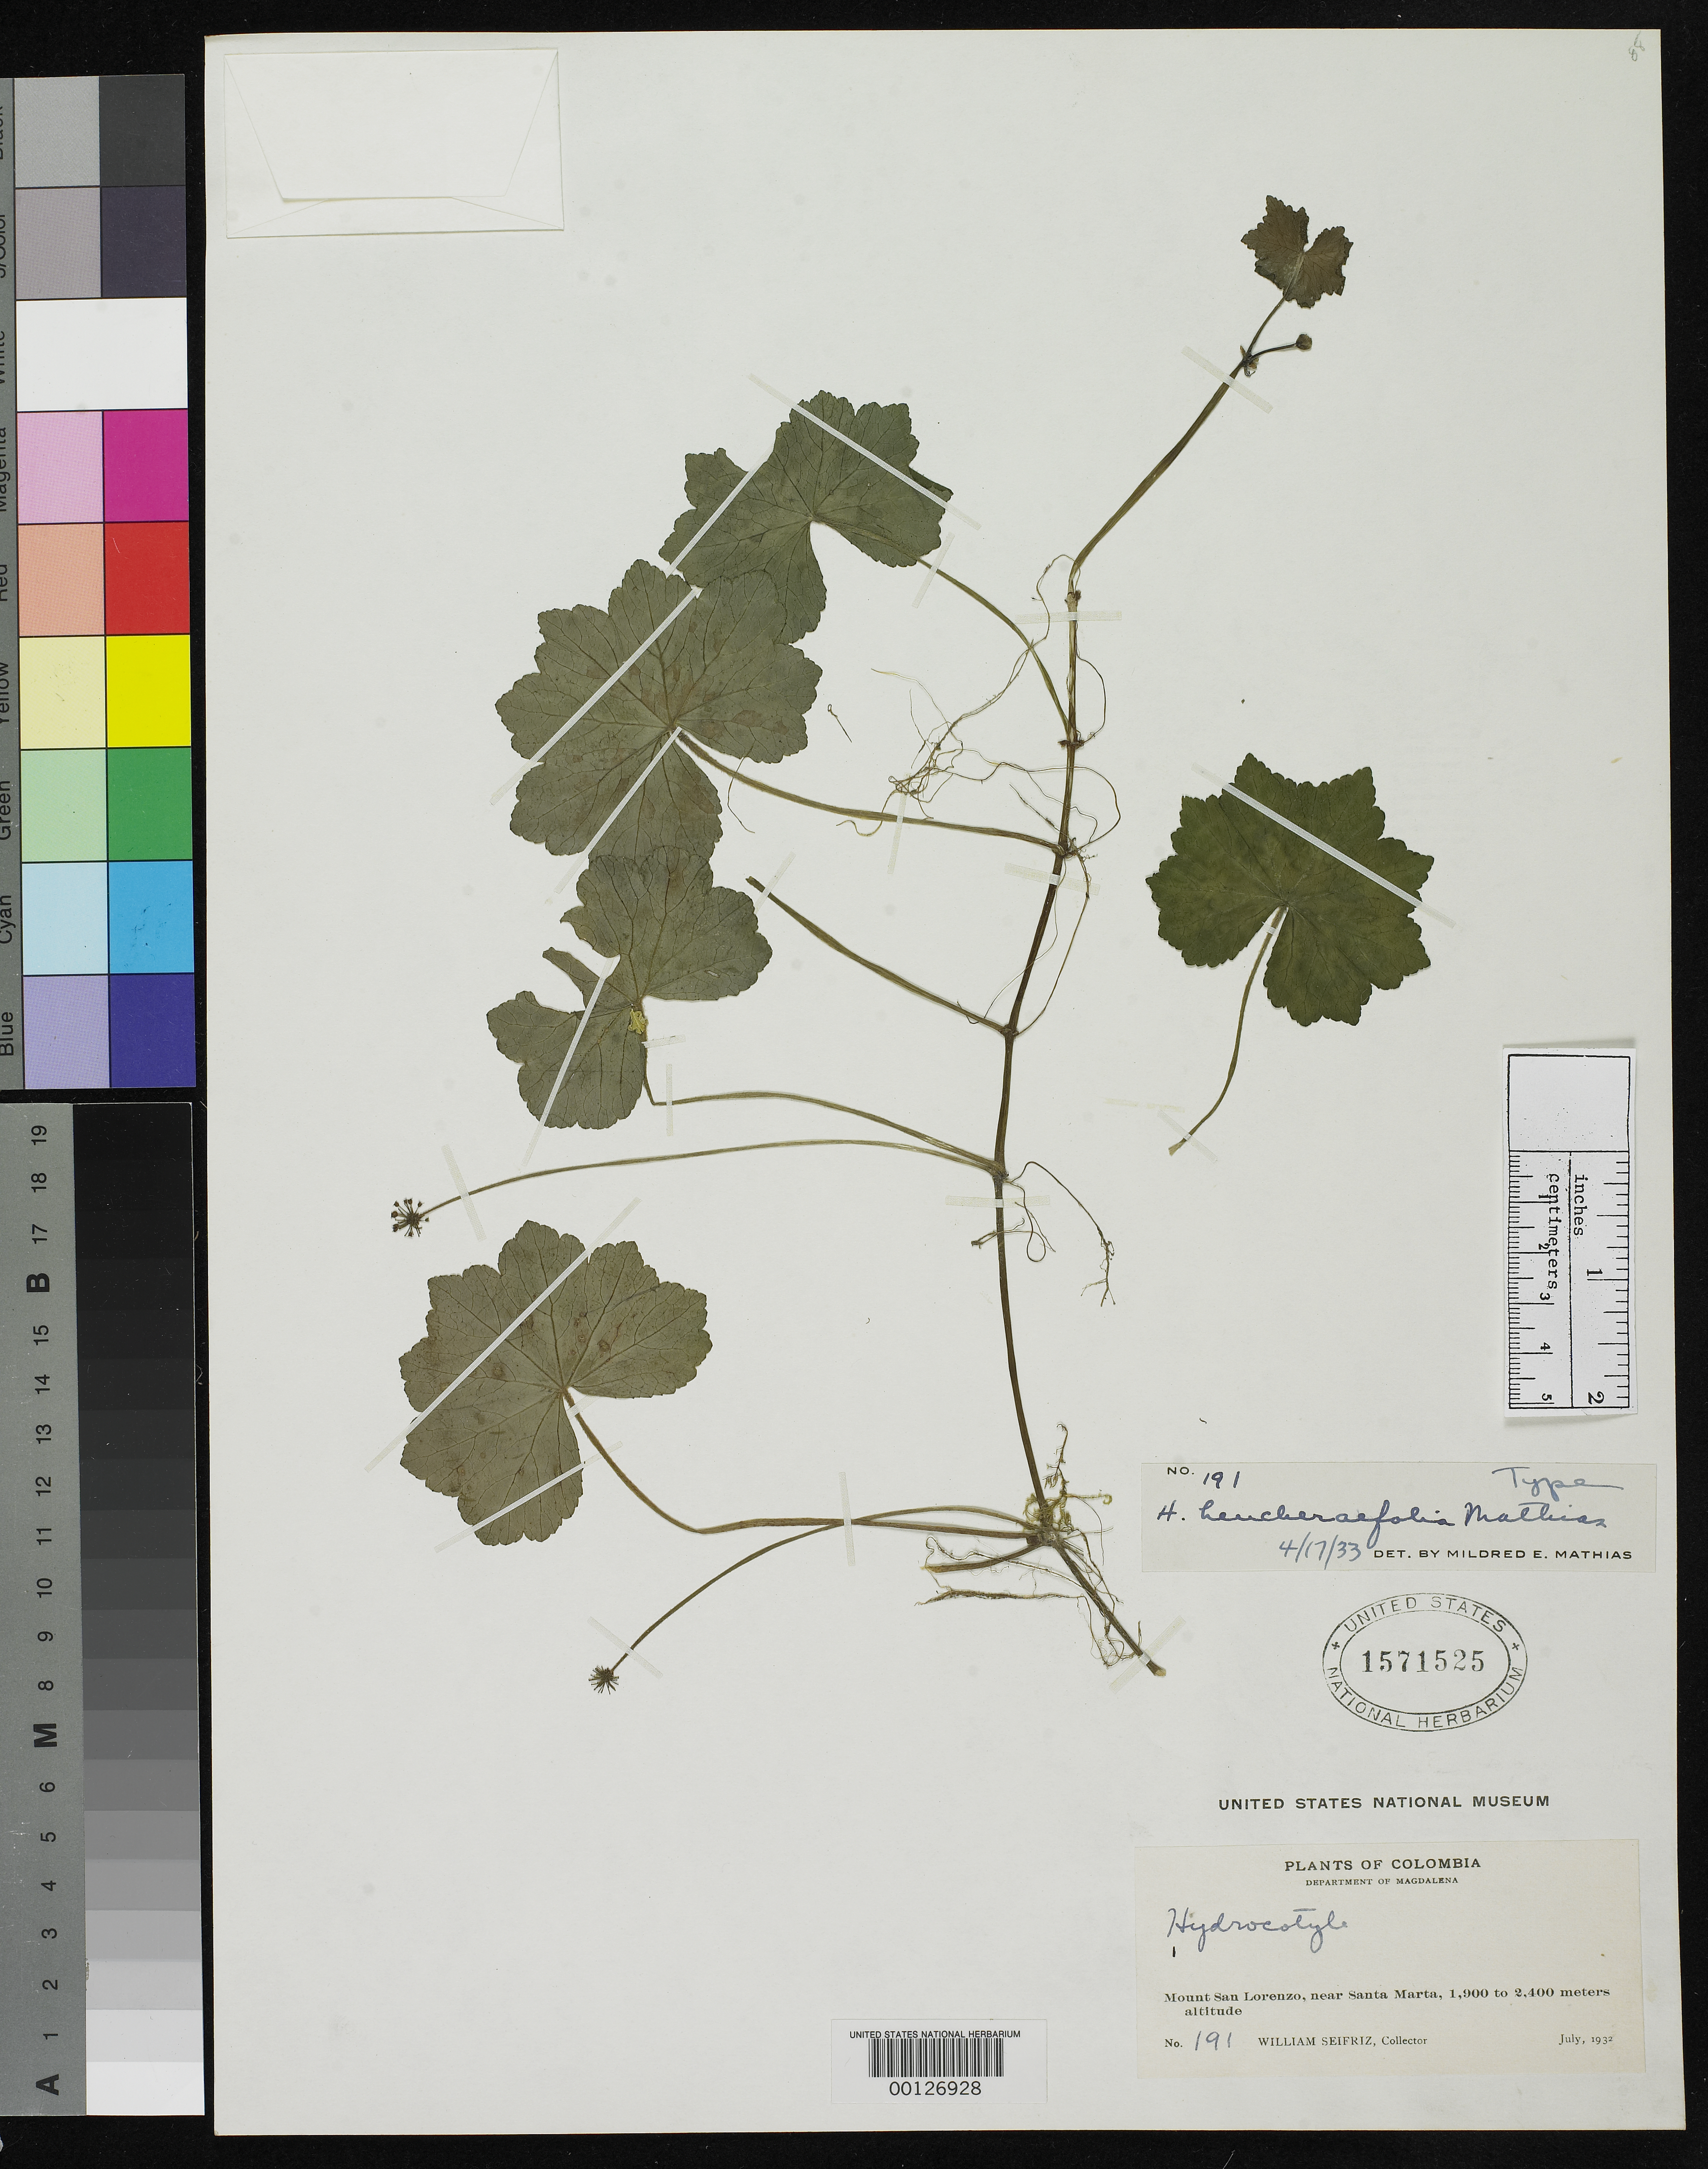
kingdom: Plantae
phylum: Tracheophyta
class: Magnoliopsida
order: Apiales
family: Araliaceae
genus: Hydrocotyle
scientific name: Hydrocotyle heucheraefolia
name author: Mathias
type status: Holotype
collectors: W. Seifriz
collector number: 191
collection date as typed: Jul 1932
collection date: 1932-07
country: Colombia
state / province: Magdalena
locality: Mt. St. Lorenzo, near Santa Marta.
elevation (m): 1900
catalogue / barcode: US 1571525